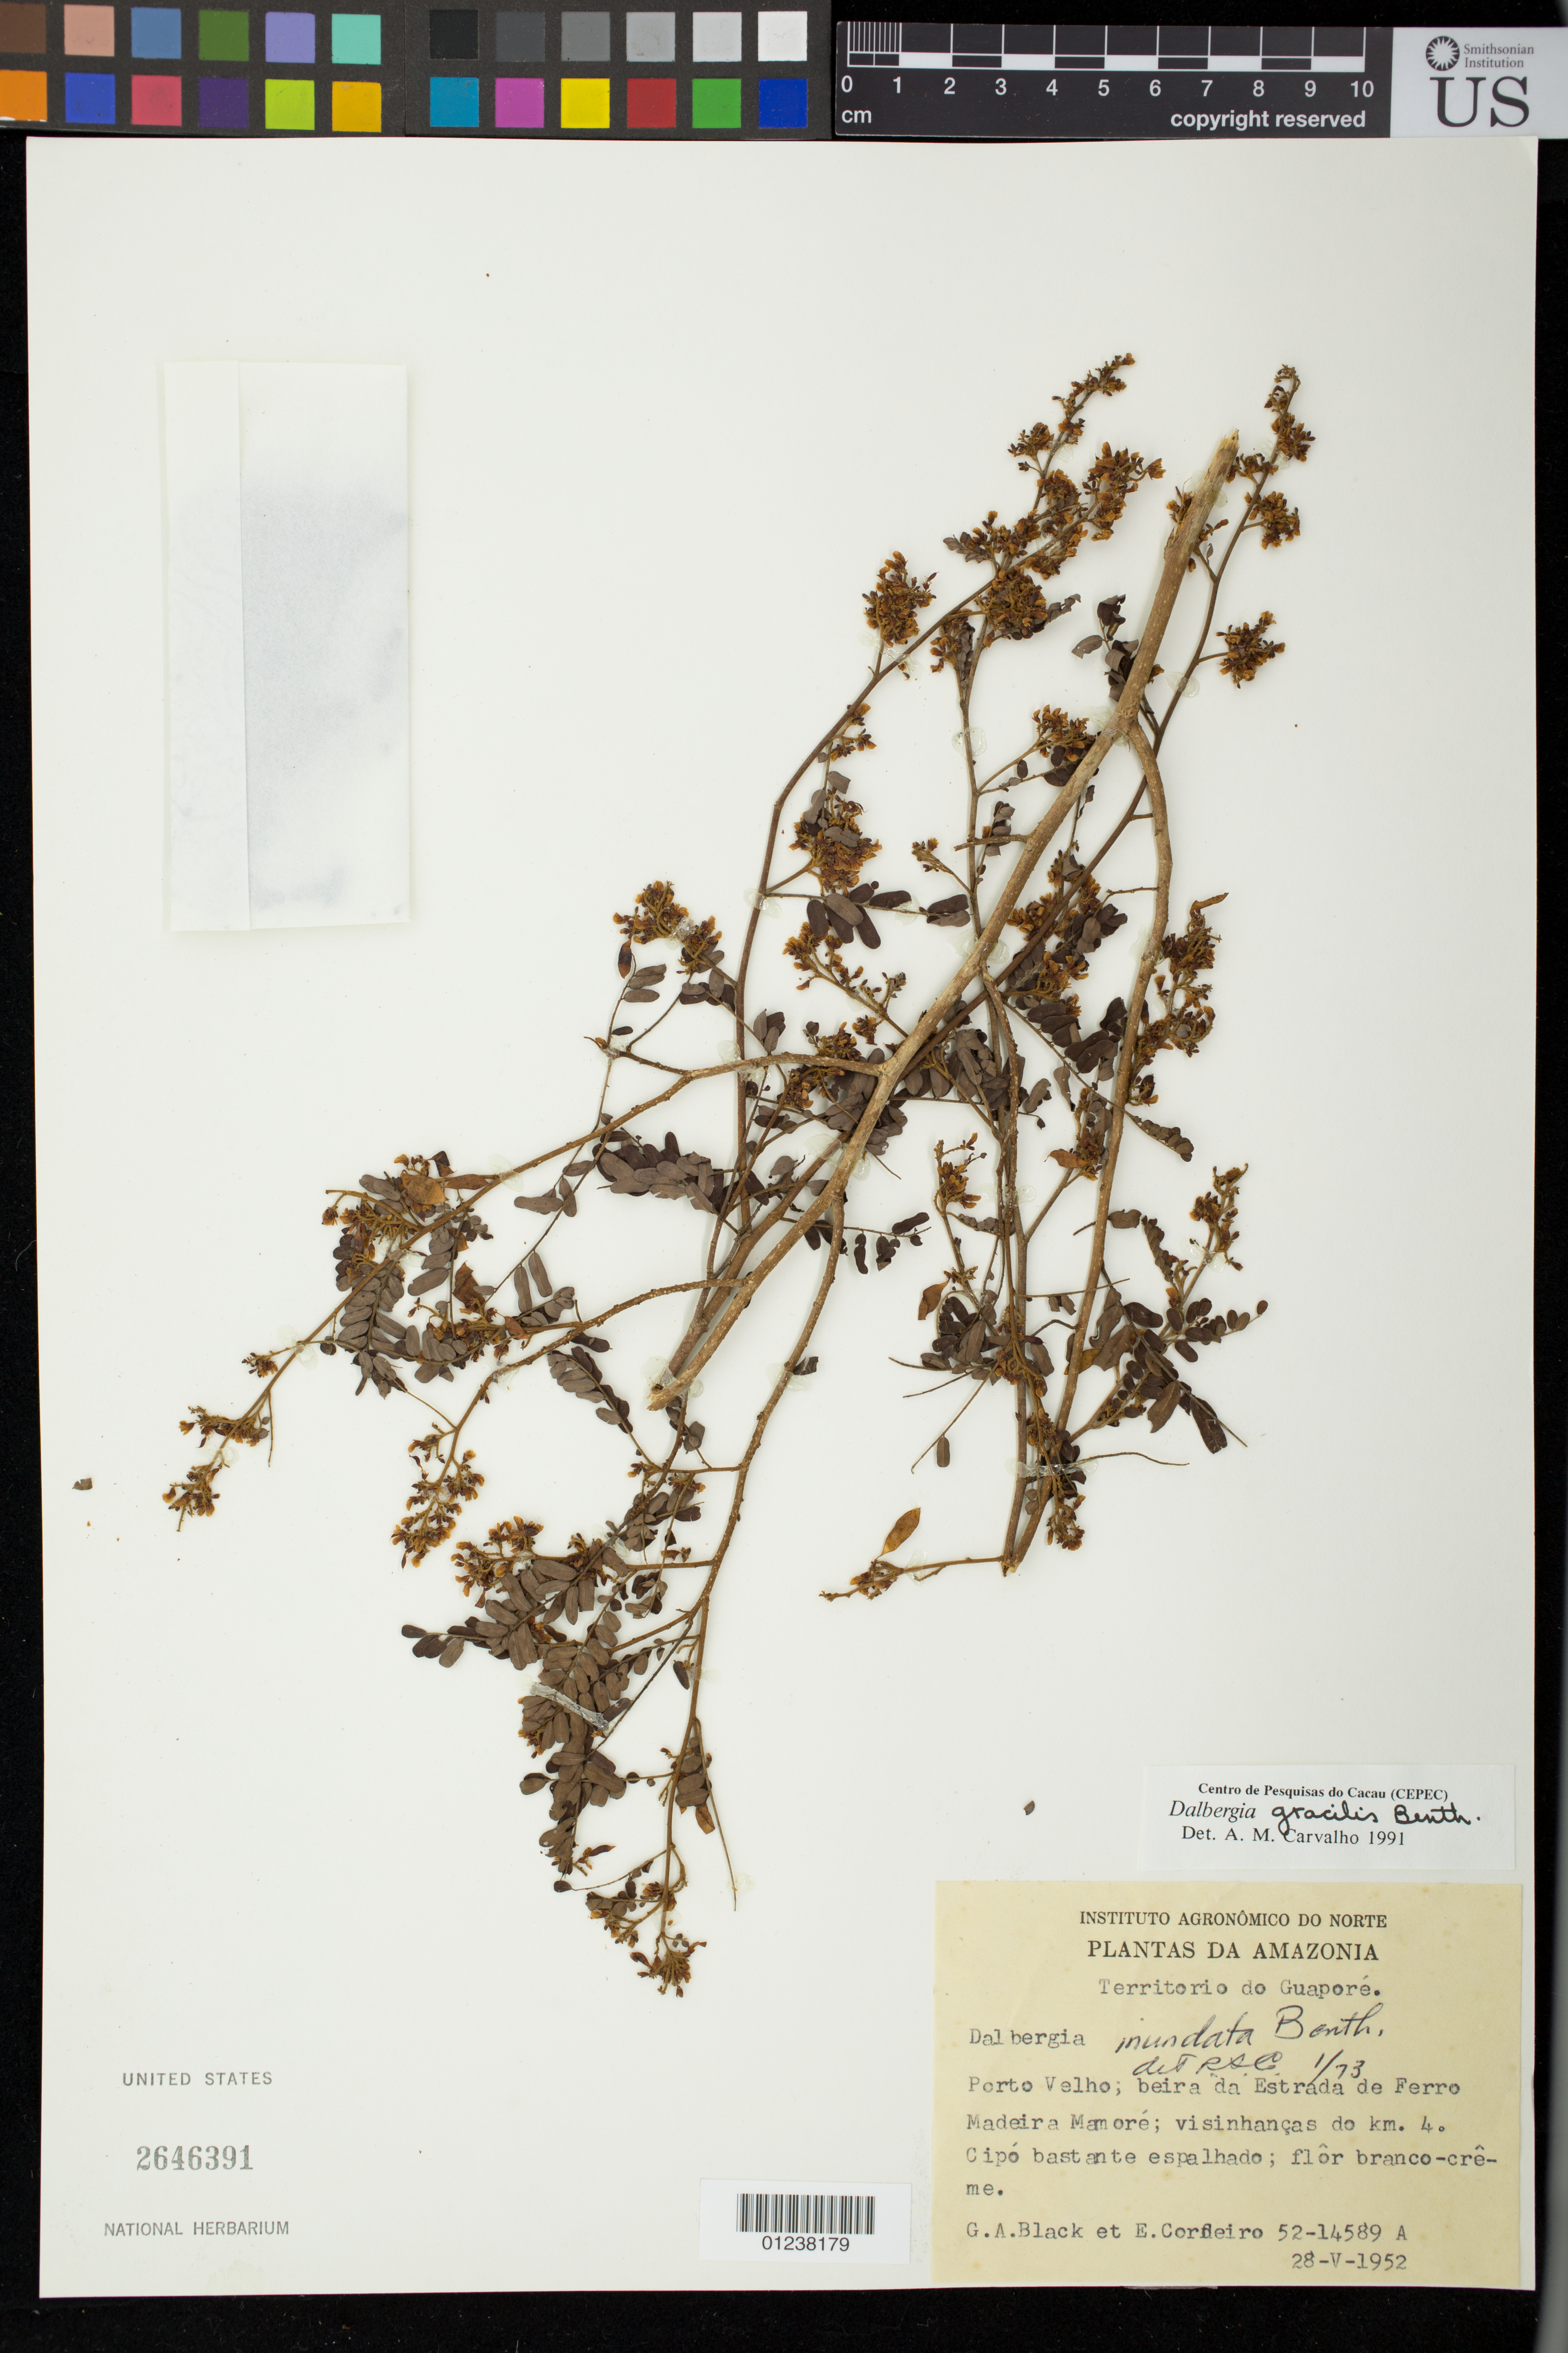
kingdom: Plantae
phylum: Tracheophyta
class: Magnoliopsida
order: Fabales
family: Fabaceae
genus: Dalbergia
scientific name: Dalbergia gracilis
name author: Benth.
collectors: G. A. Black & E. Cordeiro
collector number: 52-14589 A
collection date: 1952-05-28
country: Brazil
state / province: Rondonia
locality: Porto Velho; beira da Estrada de Ferro Madeira Mamore; visinhancas do km. 4. Territorio do Guapore.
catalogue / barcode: US 2646391